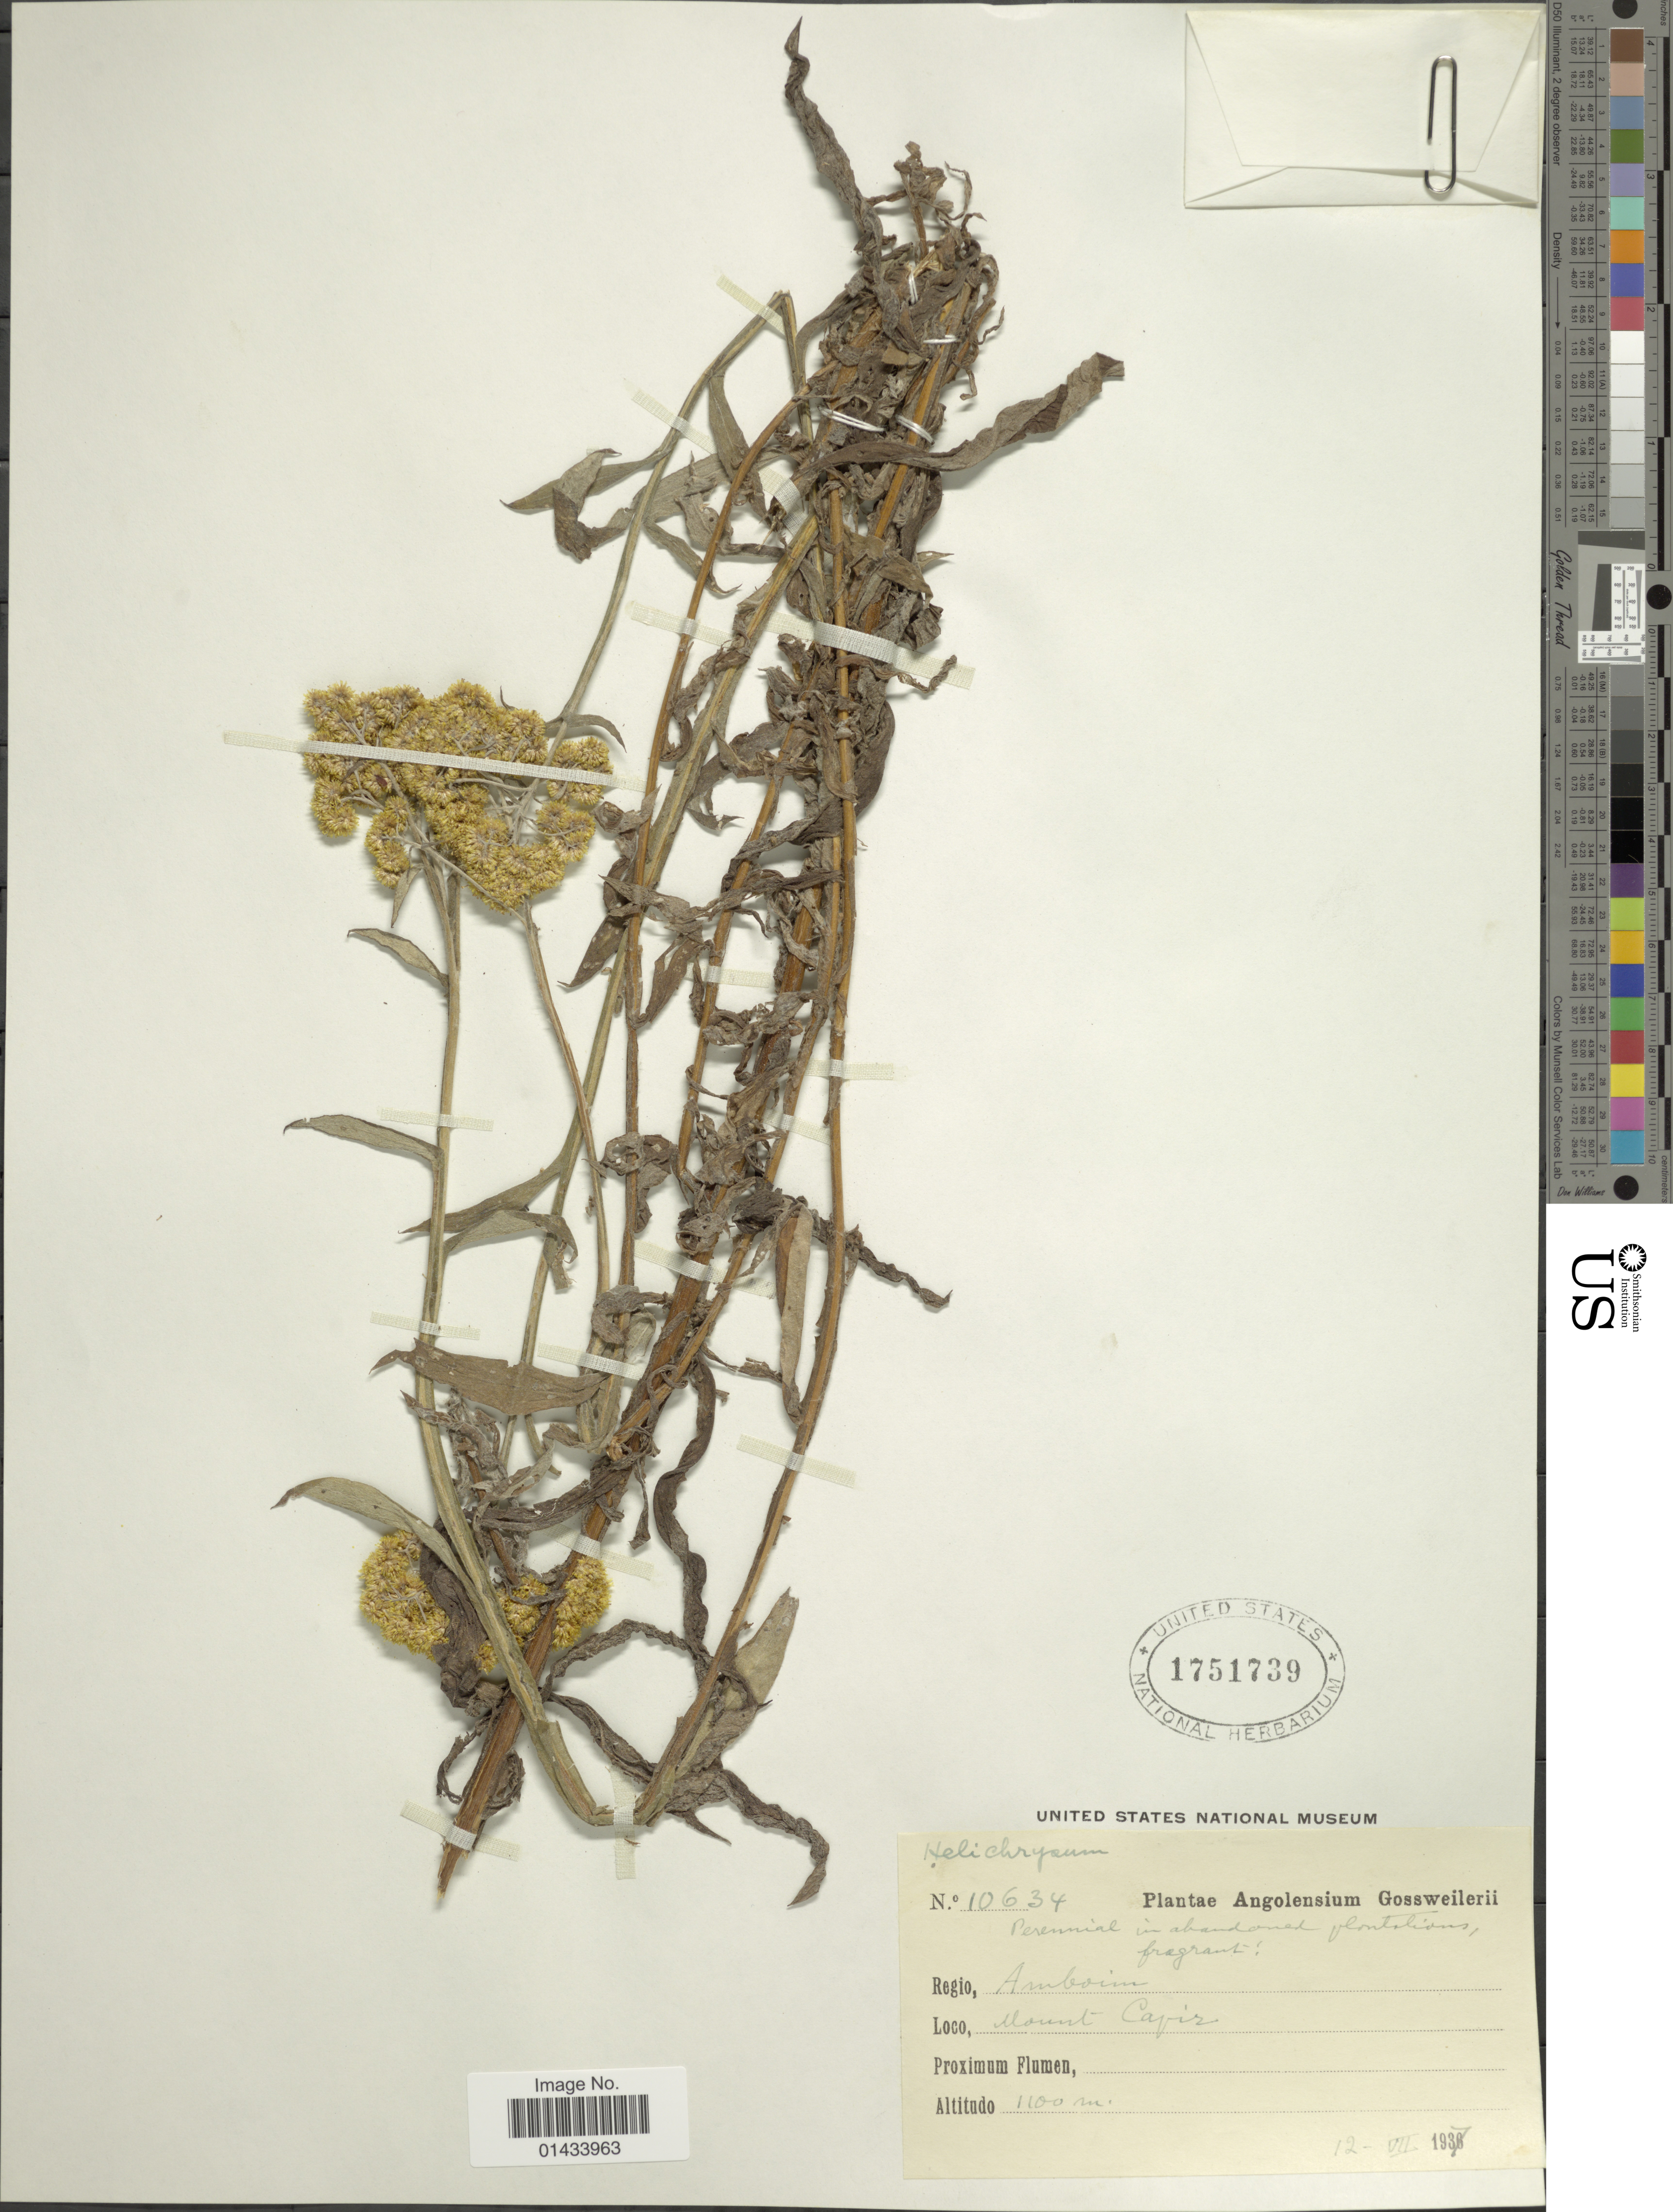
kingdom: Plantae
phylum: Tracheophyta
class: Magnoliopsida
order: Asterales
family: Asteraceae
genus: Helichrysum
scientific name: Helichrysum sp.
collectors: -. Gossweiler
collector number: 10634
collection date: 1937-07-12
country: Angola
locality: Regio Amboim, Mount Capiz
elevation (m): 1100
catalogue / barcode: US 1751739